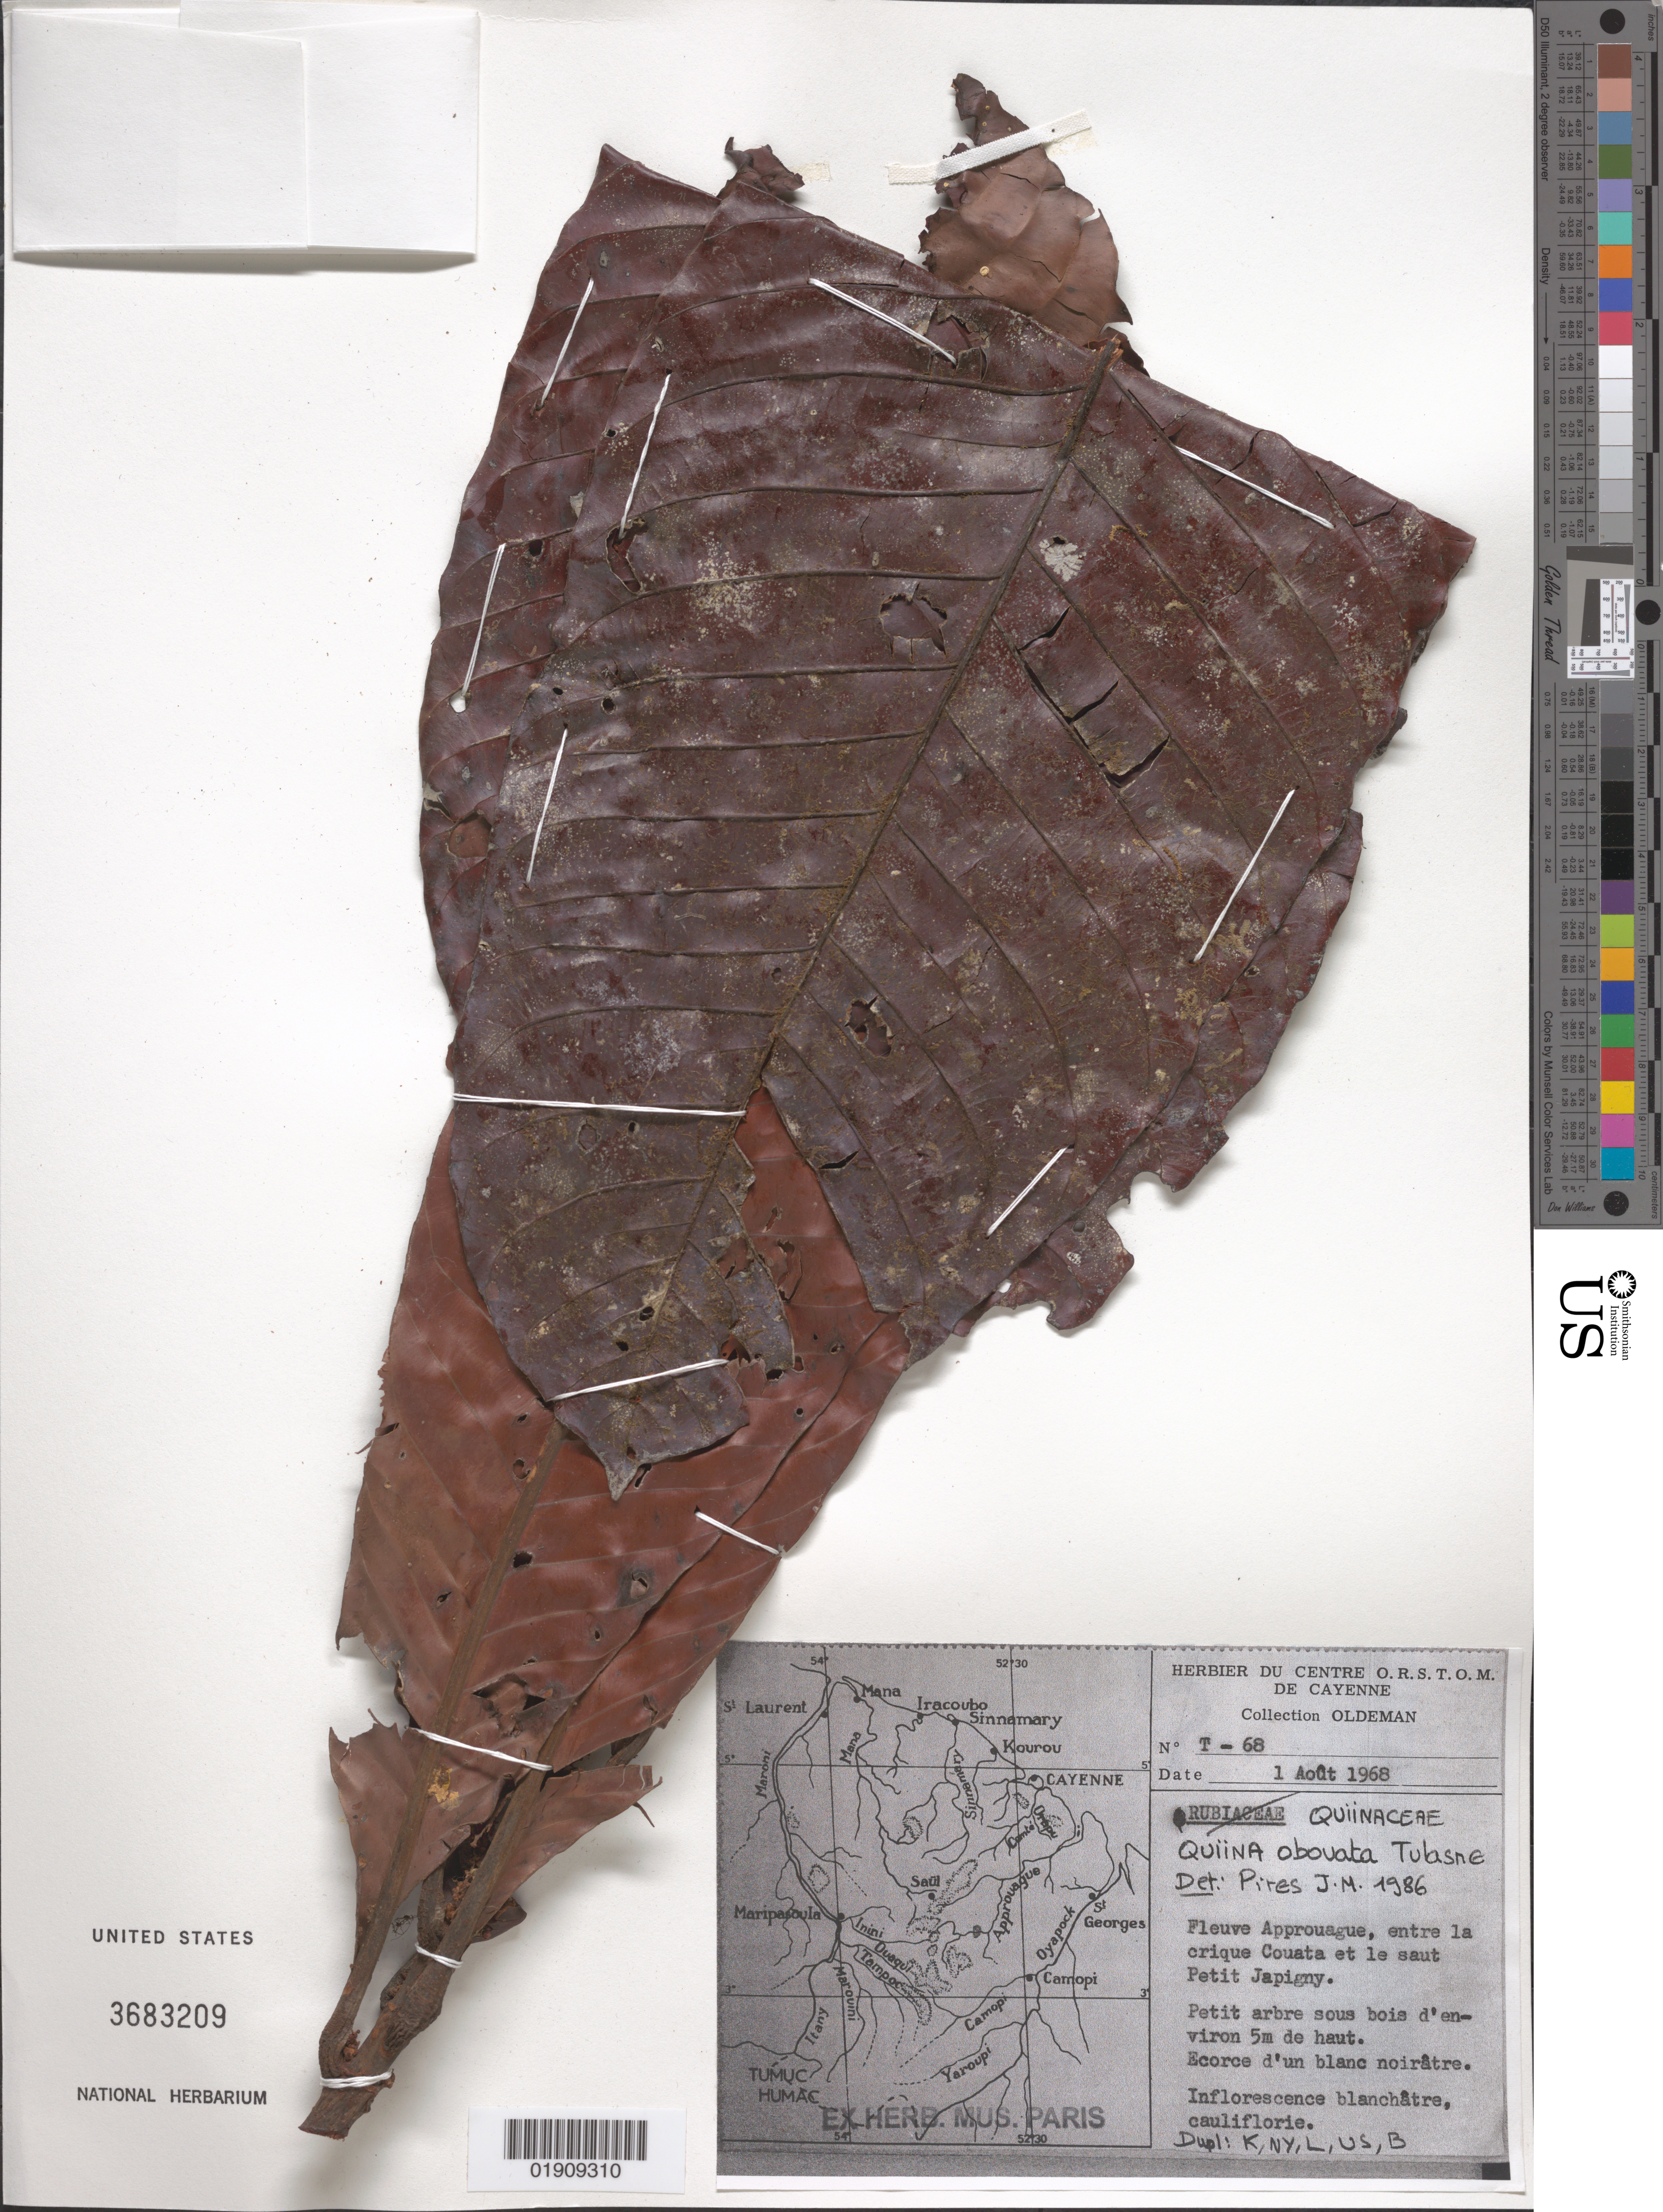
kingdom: Plantae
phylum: Tracheophyta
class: Magnoliopsida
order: Malpighiales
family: Quiinaceae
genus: Quiina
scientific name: Quiina obovata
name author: Tul.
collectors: R. Oldeman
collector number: T 68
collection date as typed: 1-Aug-68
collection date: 1968-08-01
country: French Guiana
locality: Approuague R., entre la crique Couata et le saut Japigny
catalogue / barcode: US 3683209